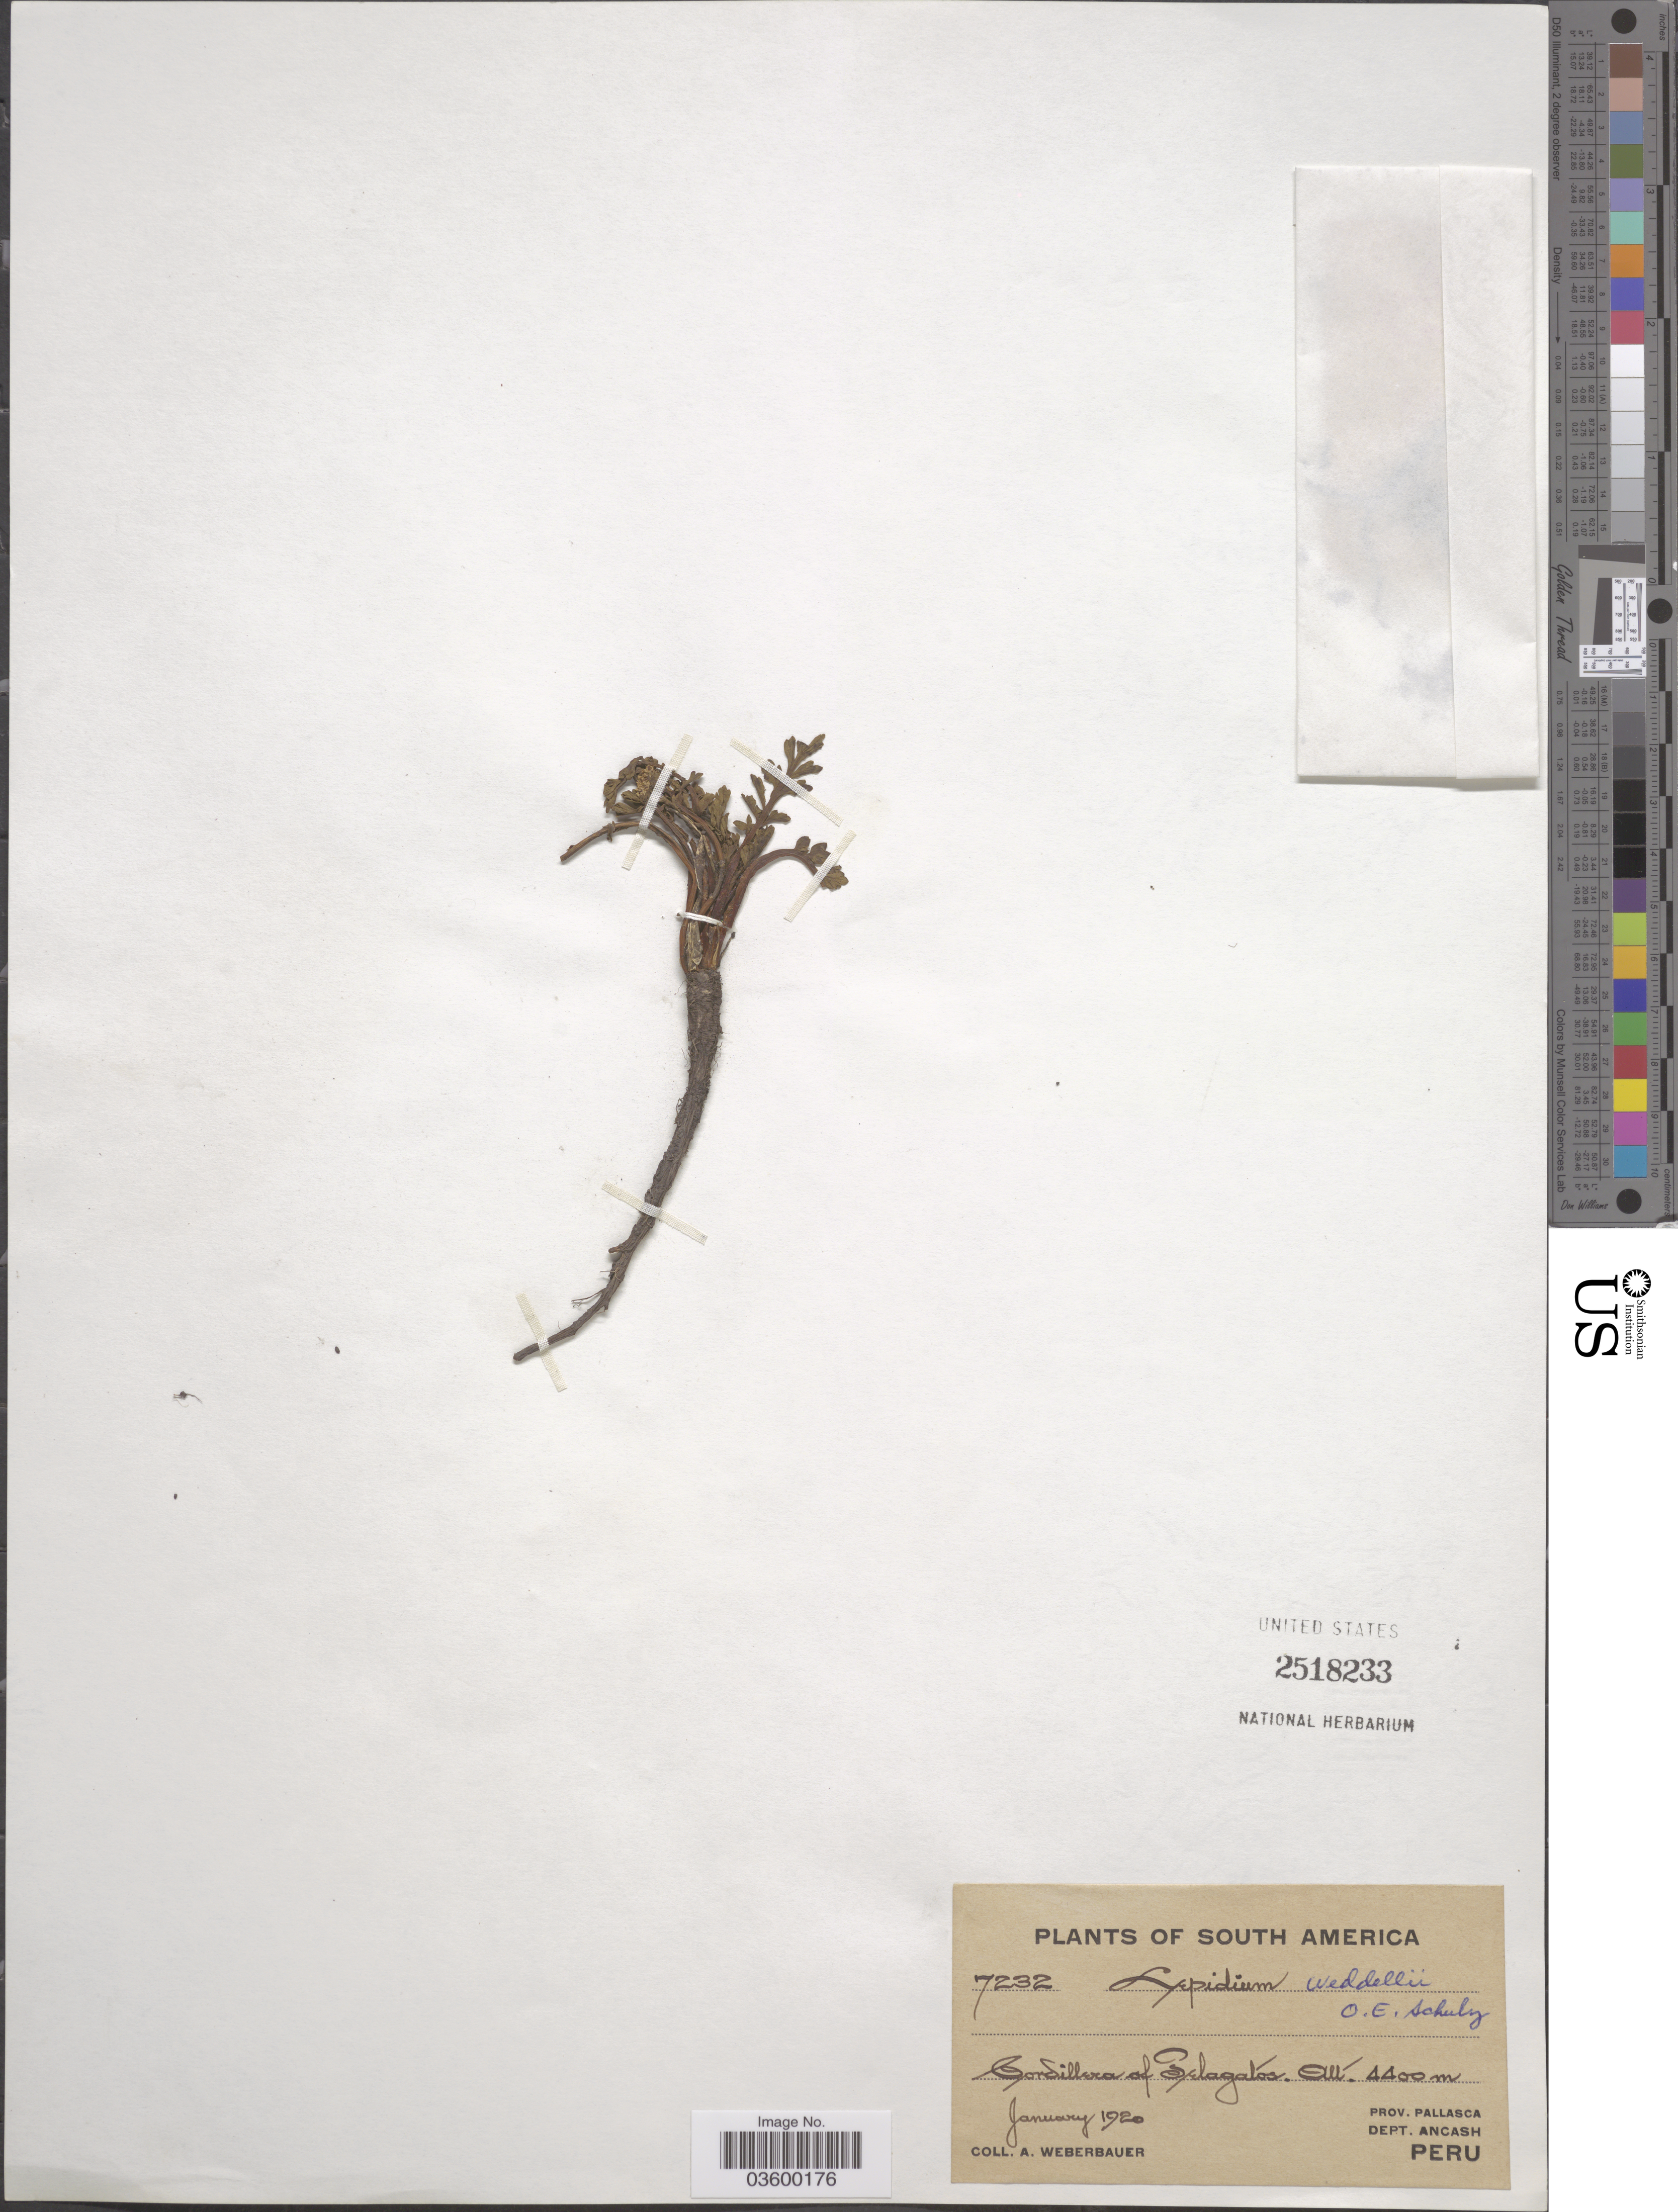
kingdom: Plantae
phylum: Tracheophyta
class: Magnoliopsida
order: Brassicales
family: Brassicaceae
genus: Lepidium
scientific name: Lepidium weddellii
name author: O.E. Schulz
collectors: A. Weberbauer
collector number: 7232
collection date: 1920-01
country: Peru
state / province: Ancash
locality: Cordillera of Pelagatos. Prov. Pallasca. Dept. Ancash.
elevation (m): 4400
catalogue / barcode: US 2518233